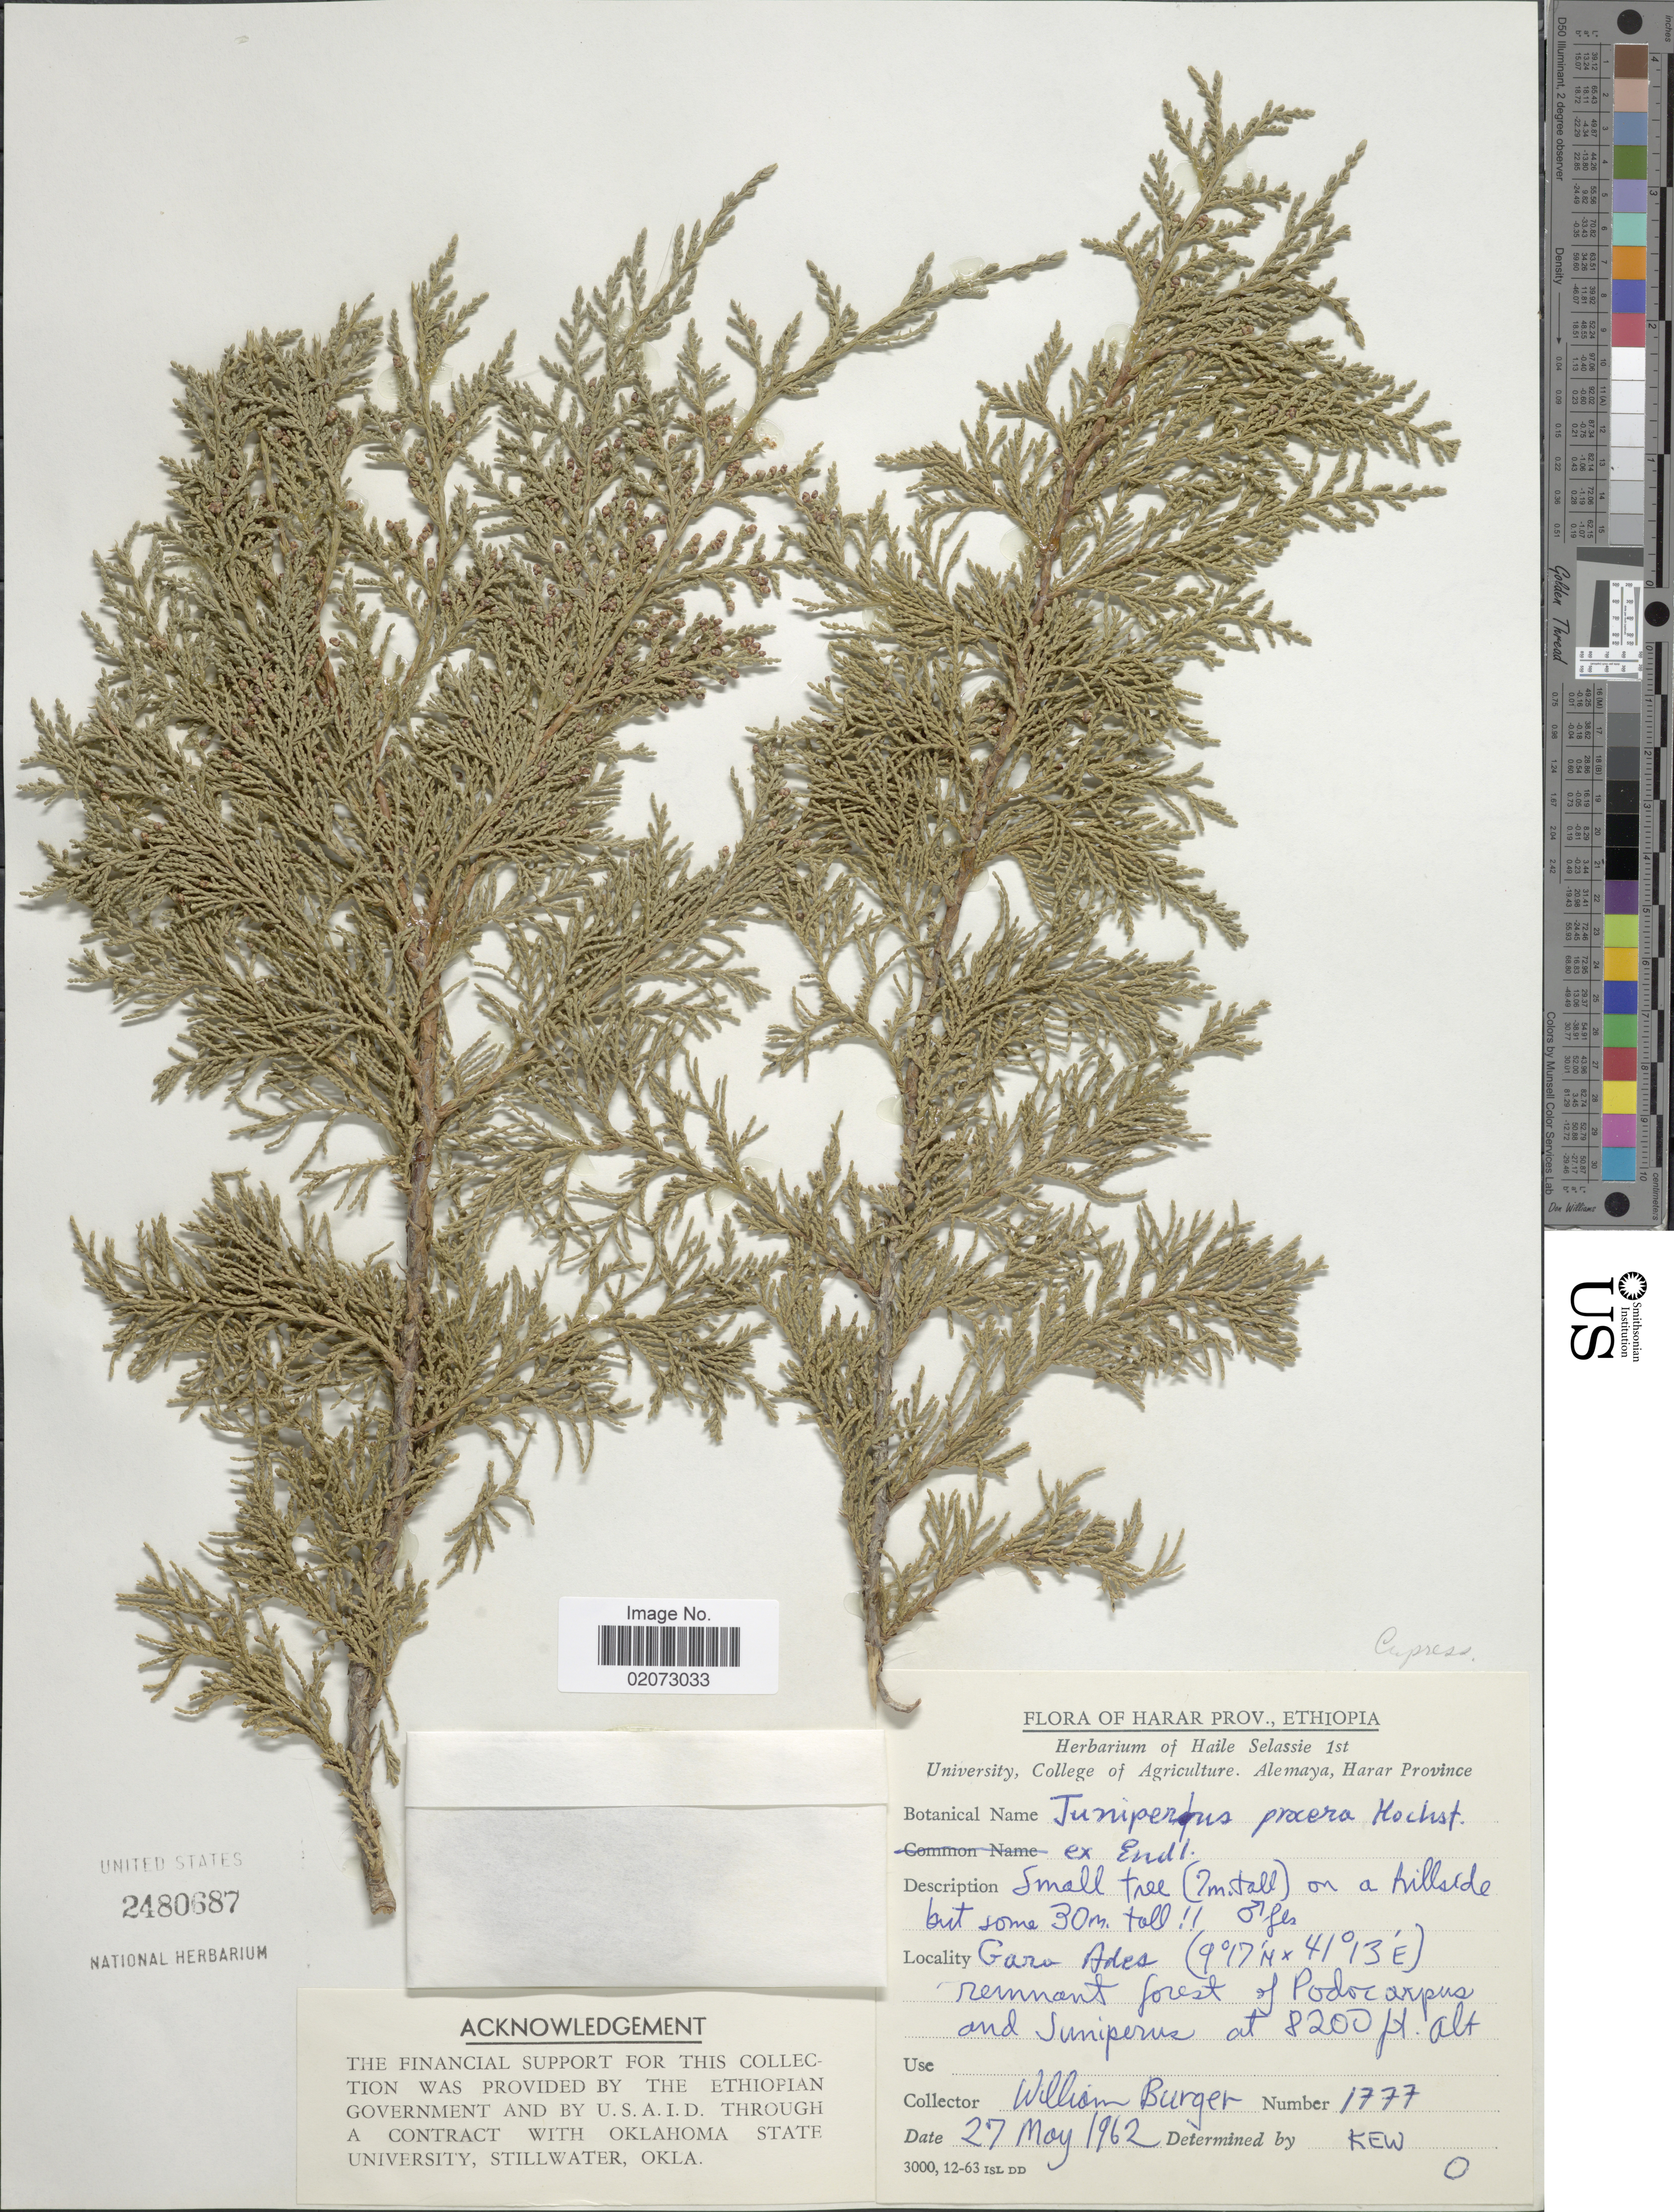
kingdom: Plantae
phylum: Tracheophyta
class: Pinopsida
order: Pinales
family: Cupressaceae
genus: Juniperus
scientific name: Juniperus procera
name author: Hochst. ex Endl.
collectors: W. Burger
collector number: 1777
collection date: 1962-05-27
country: Ethiopia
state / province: Harari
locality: Harar Prov., Ethiopia. Gara Ades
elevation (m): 2499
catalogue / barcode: US 2480687